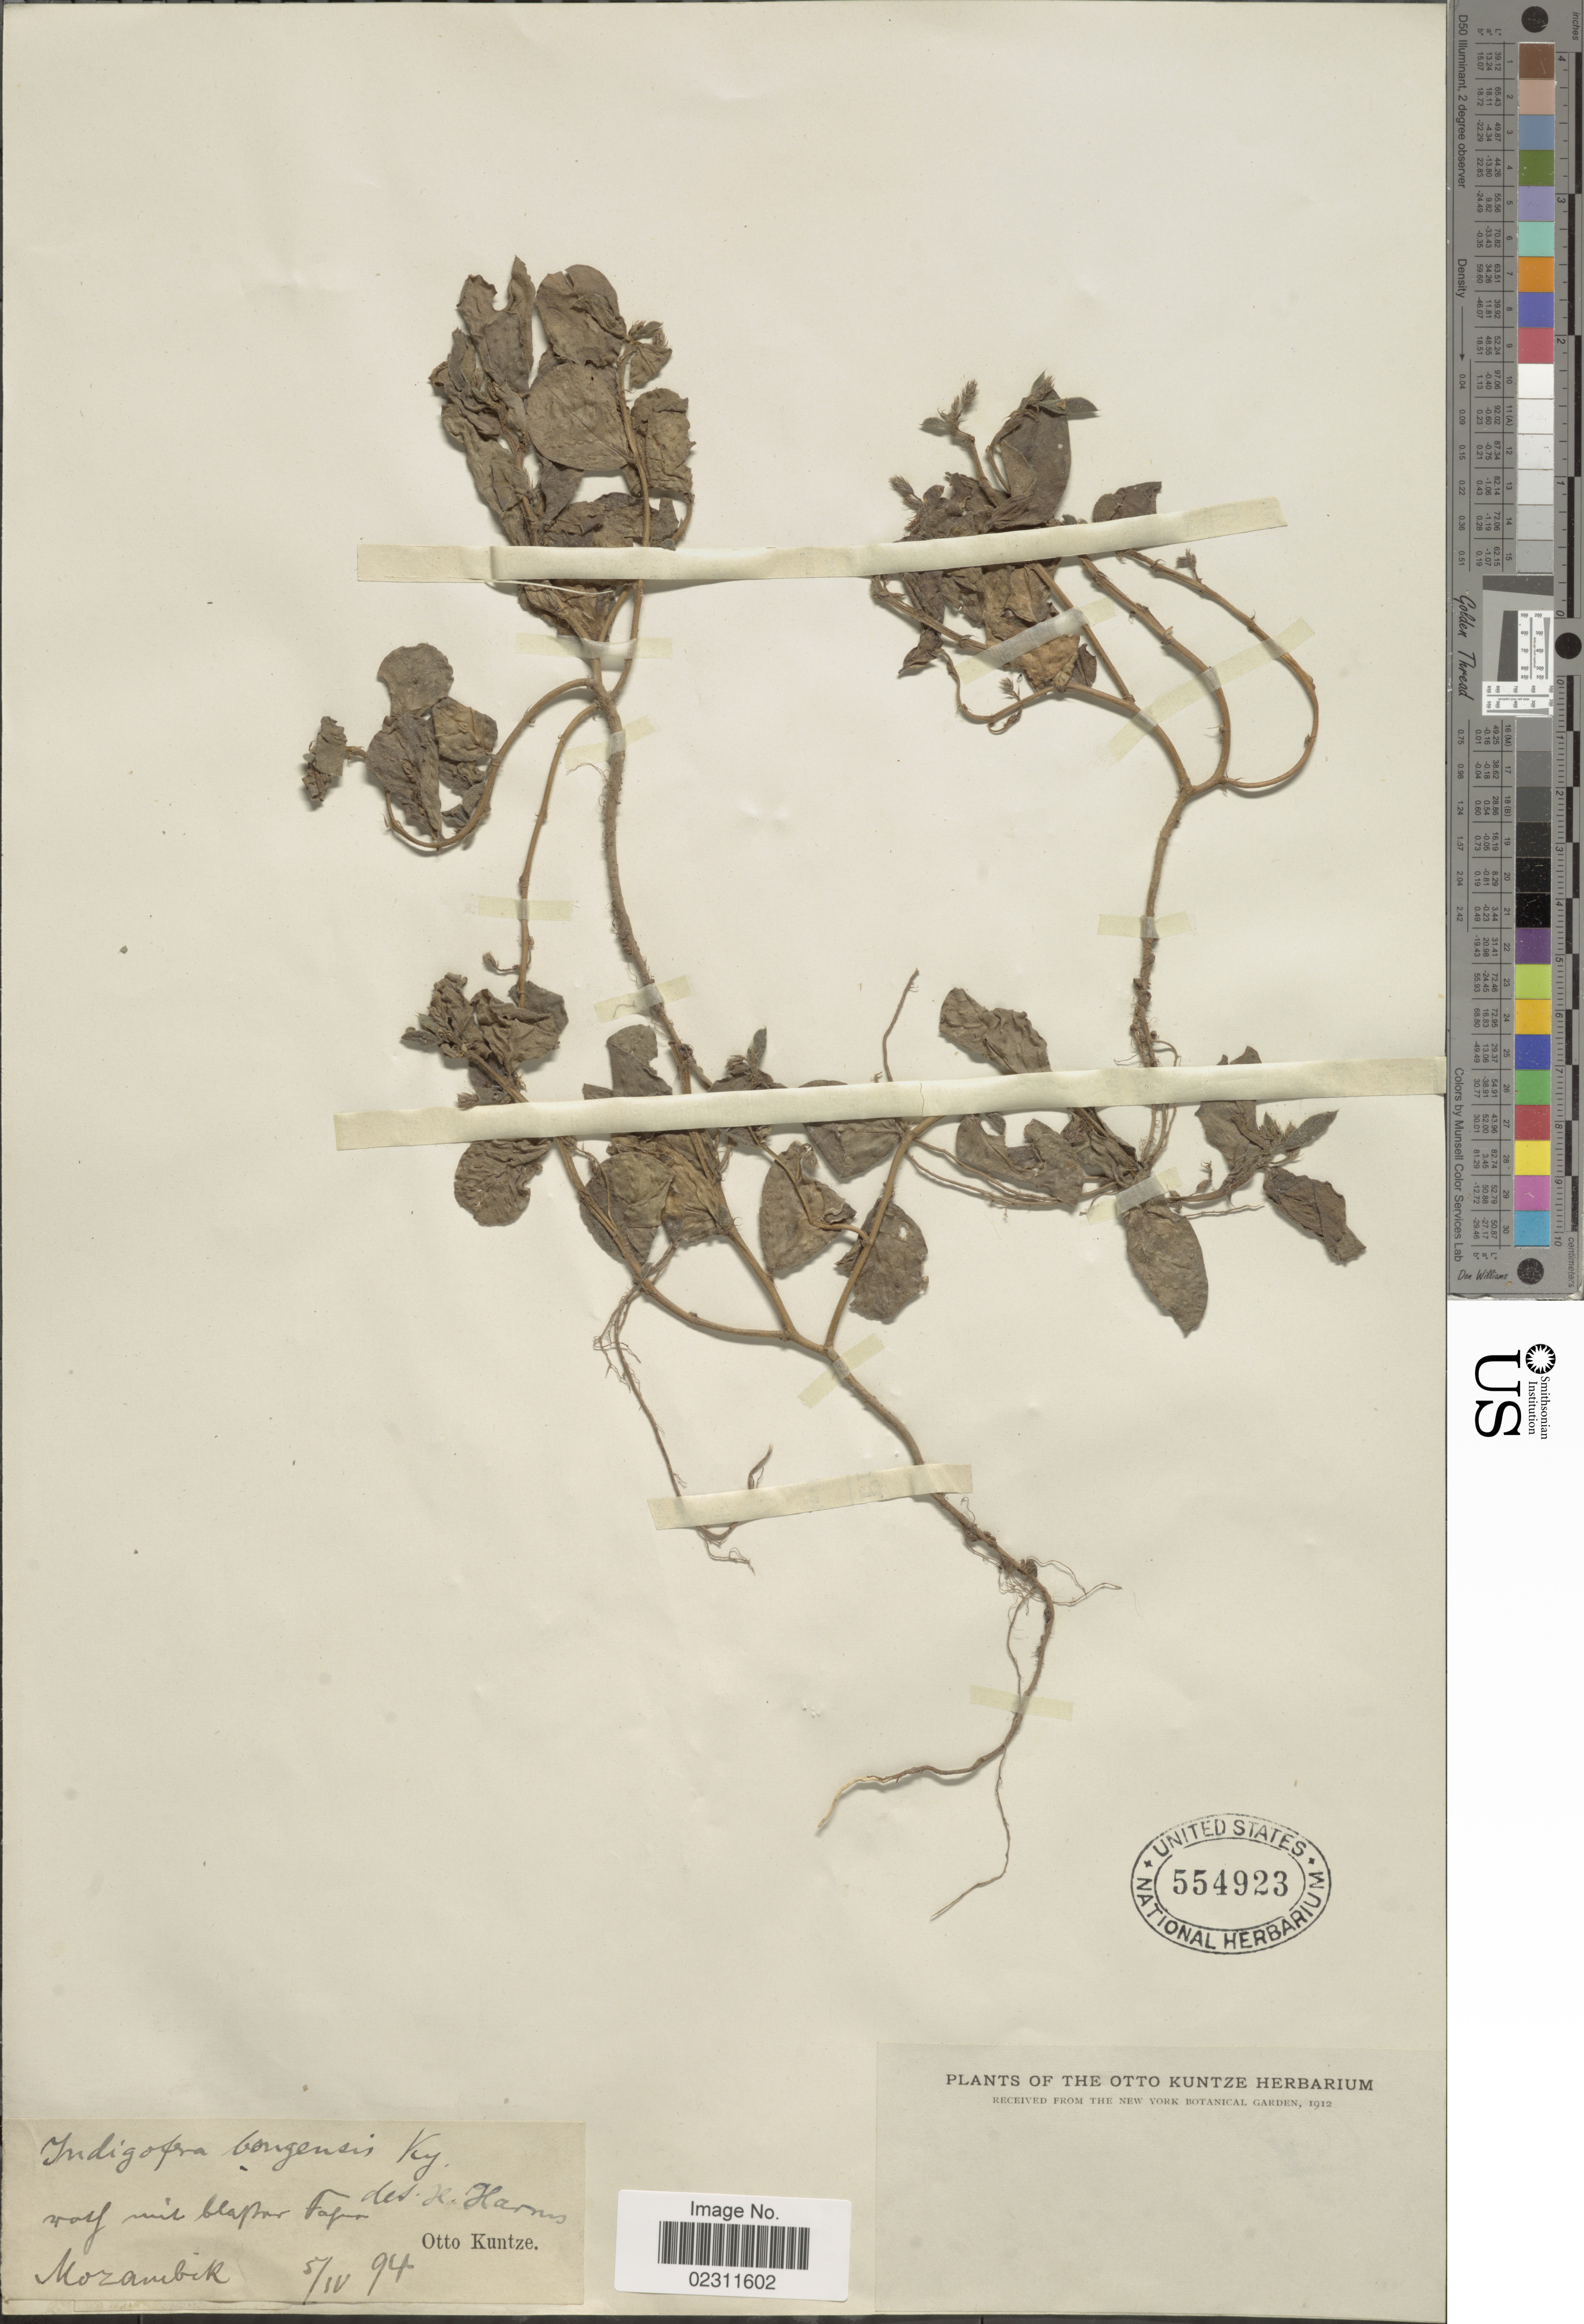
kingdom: Plantae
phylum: Tracheophyta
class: Magnoliopsida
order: Fabales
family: Fabaceae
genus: Indigofera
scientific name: Indigofera bongensis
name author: Kotschy & Peyr.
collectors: C.E.O. Kuntze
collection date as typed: Transcribed d/m/y: 5/4/94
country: Mozambique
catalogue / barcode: US 554923